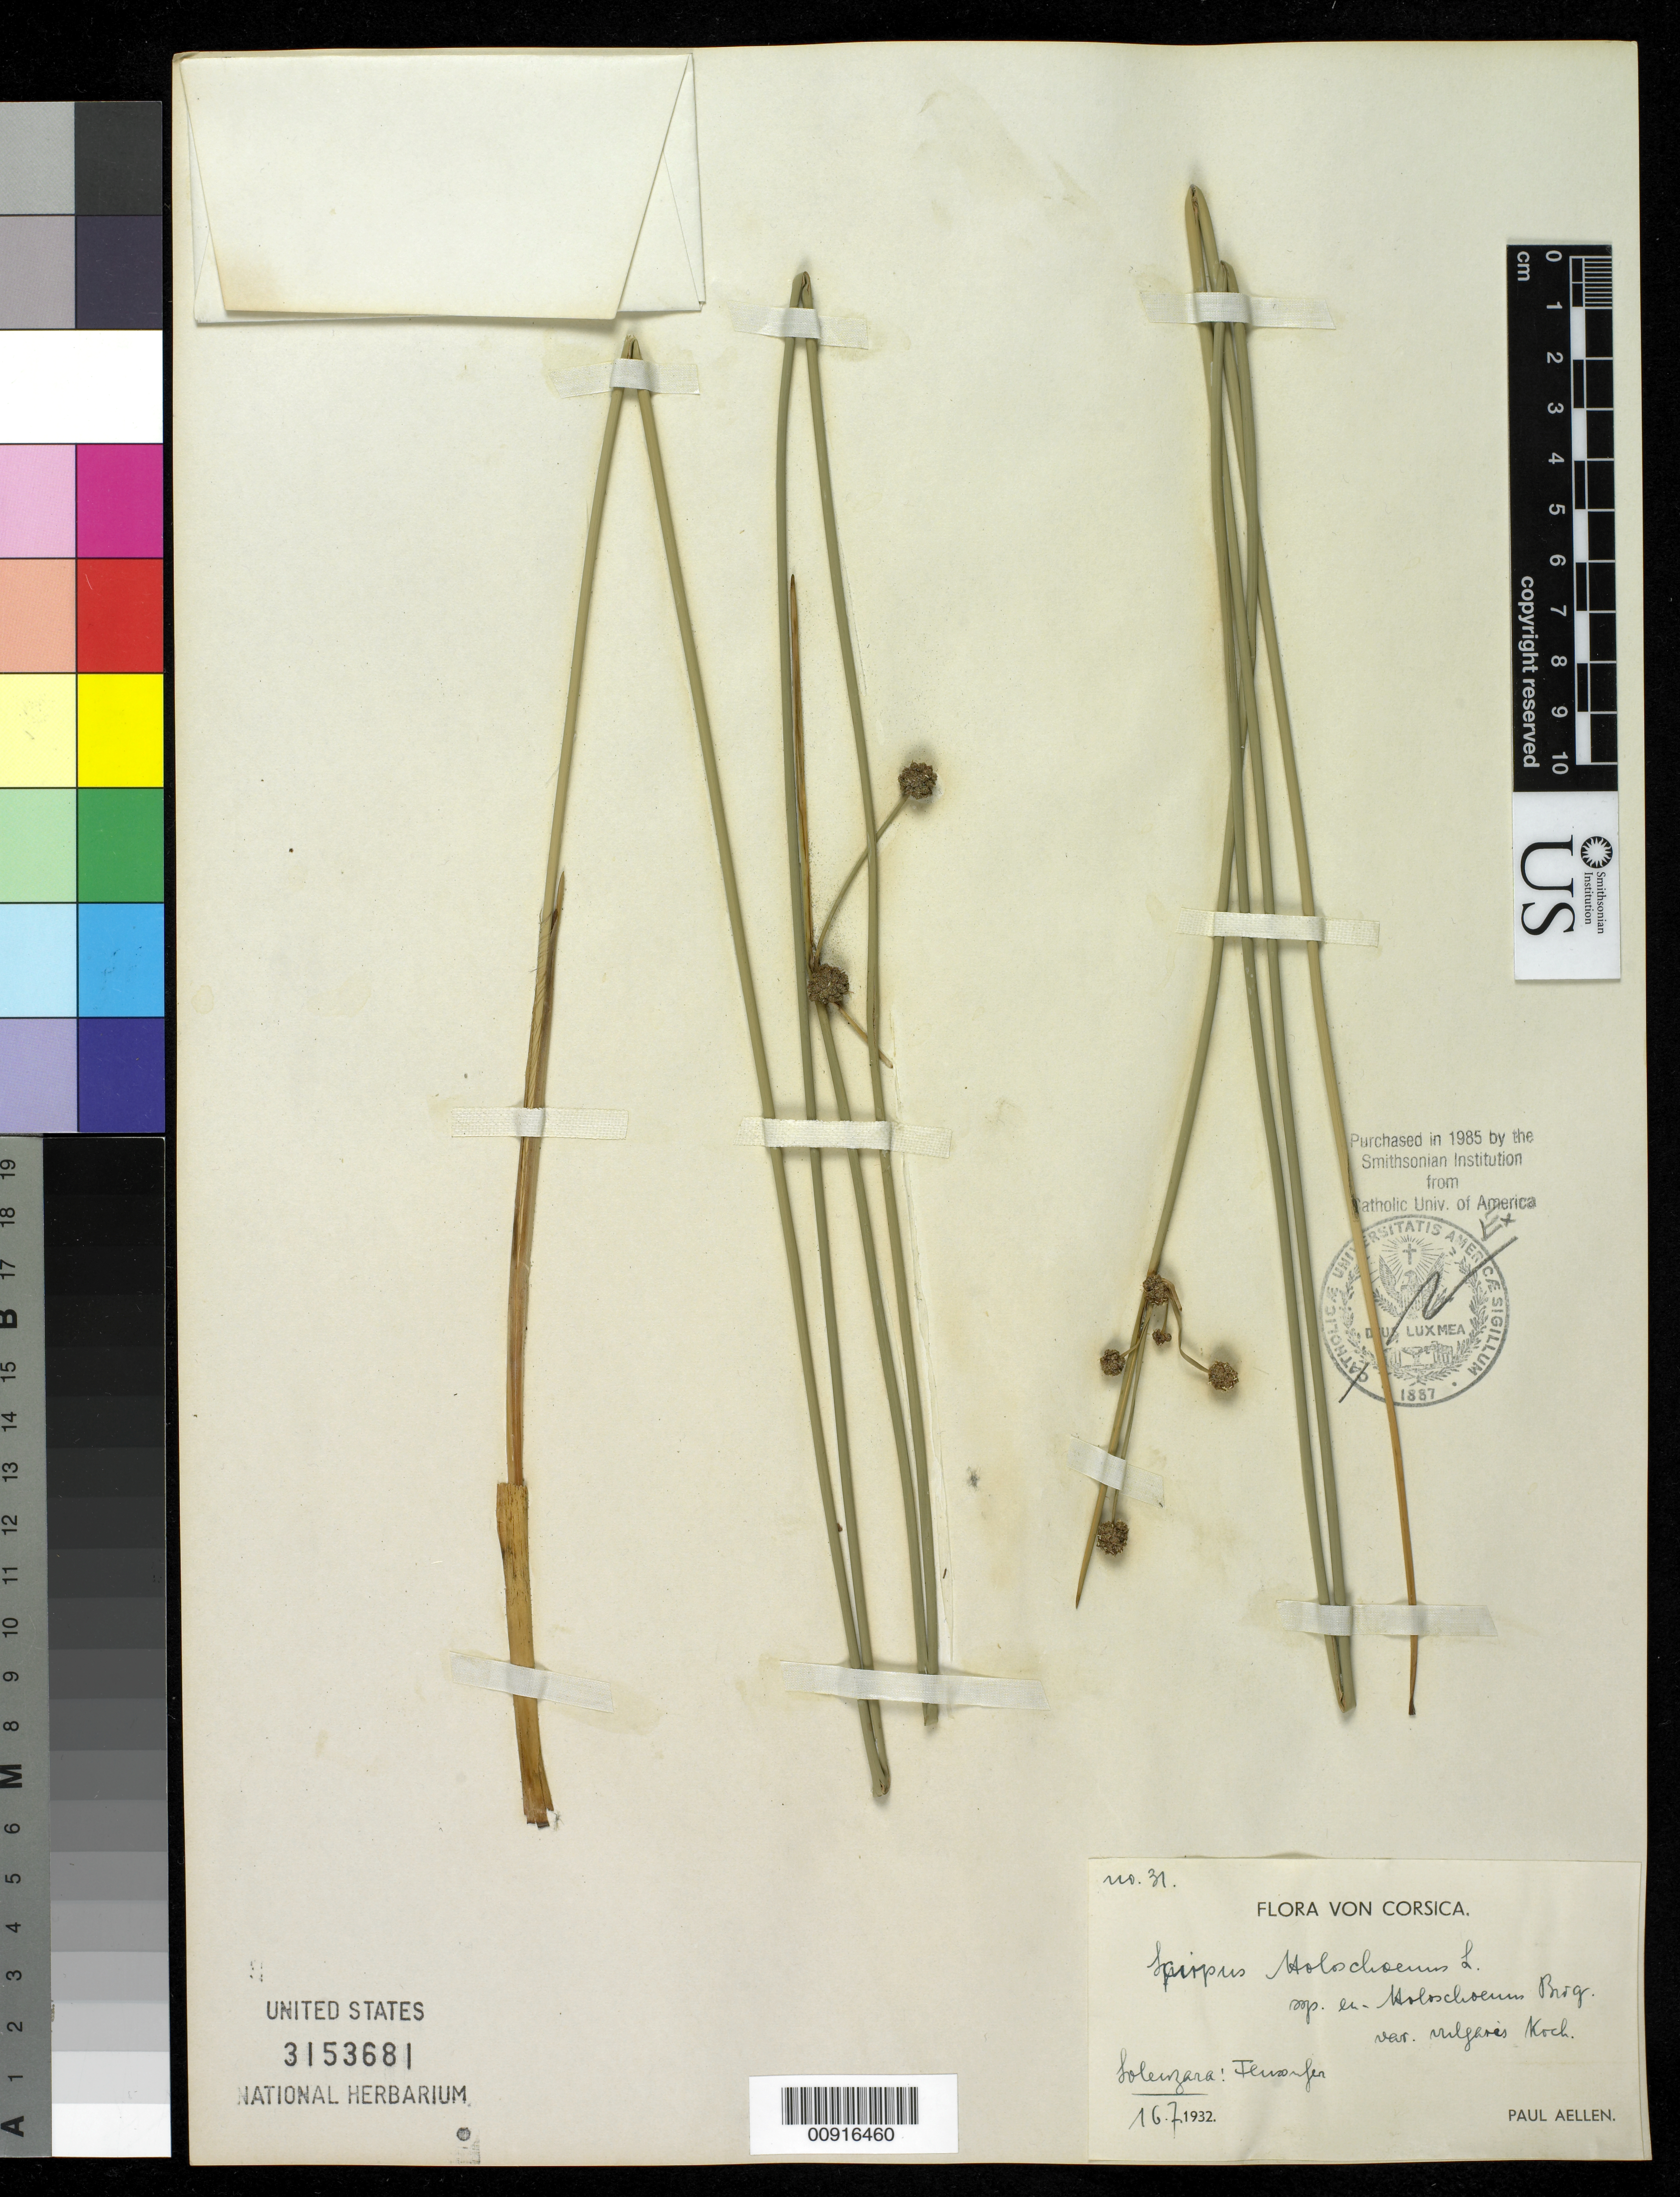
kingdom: Plantae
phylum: Tracheophyta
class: Liliopsida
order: Poales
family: Cyperaceae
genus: Scirpoides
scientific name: Scirpoides holoschoenus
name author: (L.) Soják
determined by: Strong, M. T., (US), Smithsonian Institution - National Museum of Natural History (UNITED STATES)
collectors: P. Aellen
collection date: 1932-07-16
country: France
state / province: Corsica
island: Corse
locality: Flussofen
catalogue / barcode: US 3153681